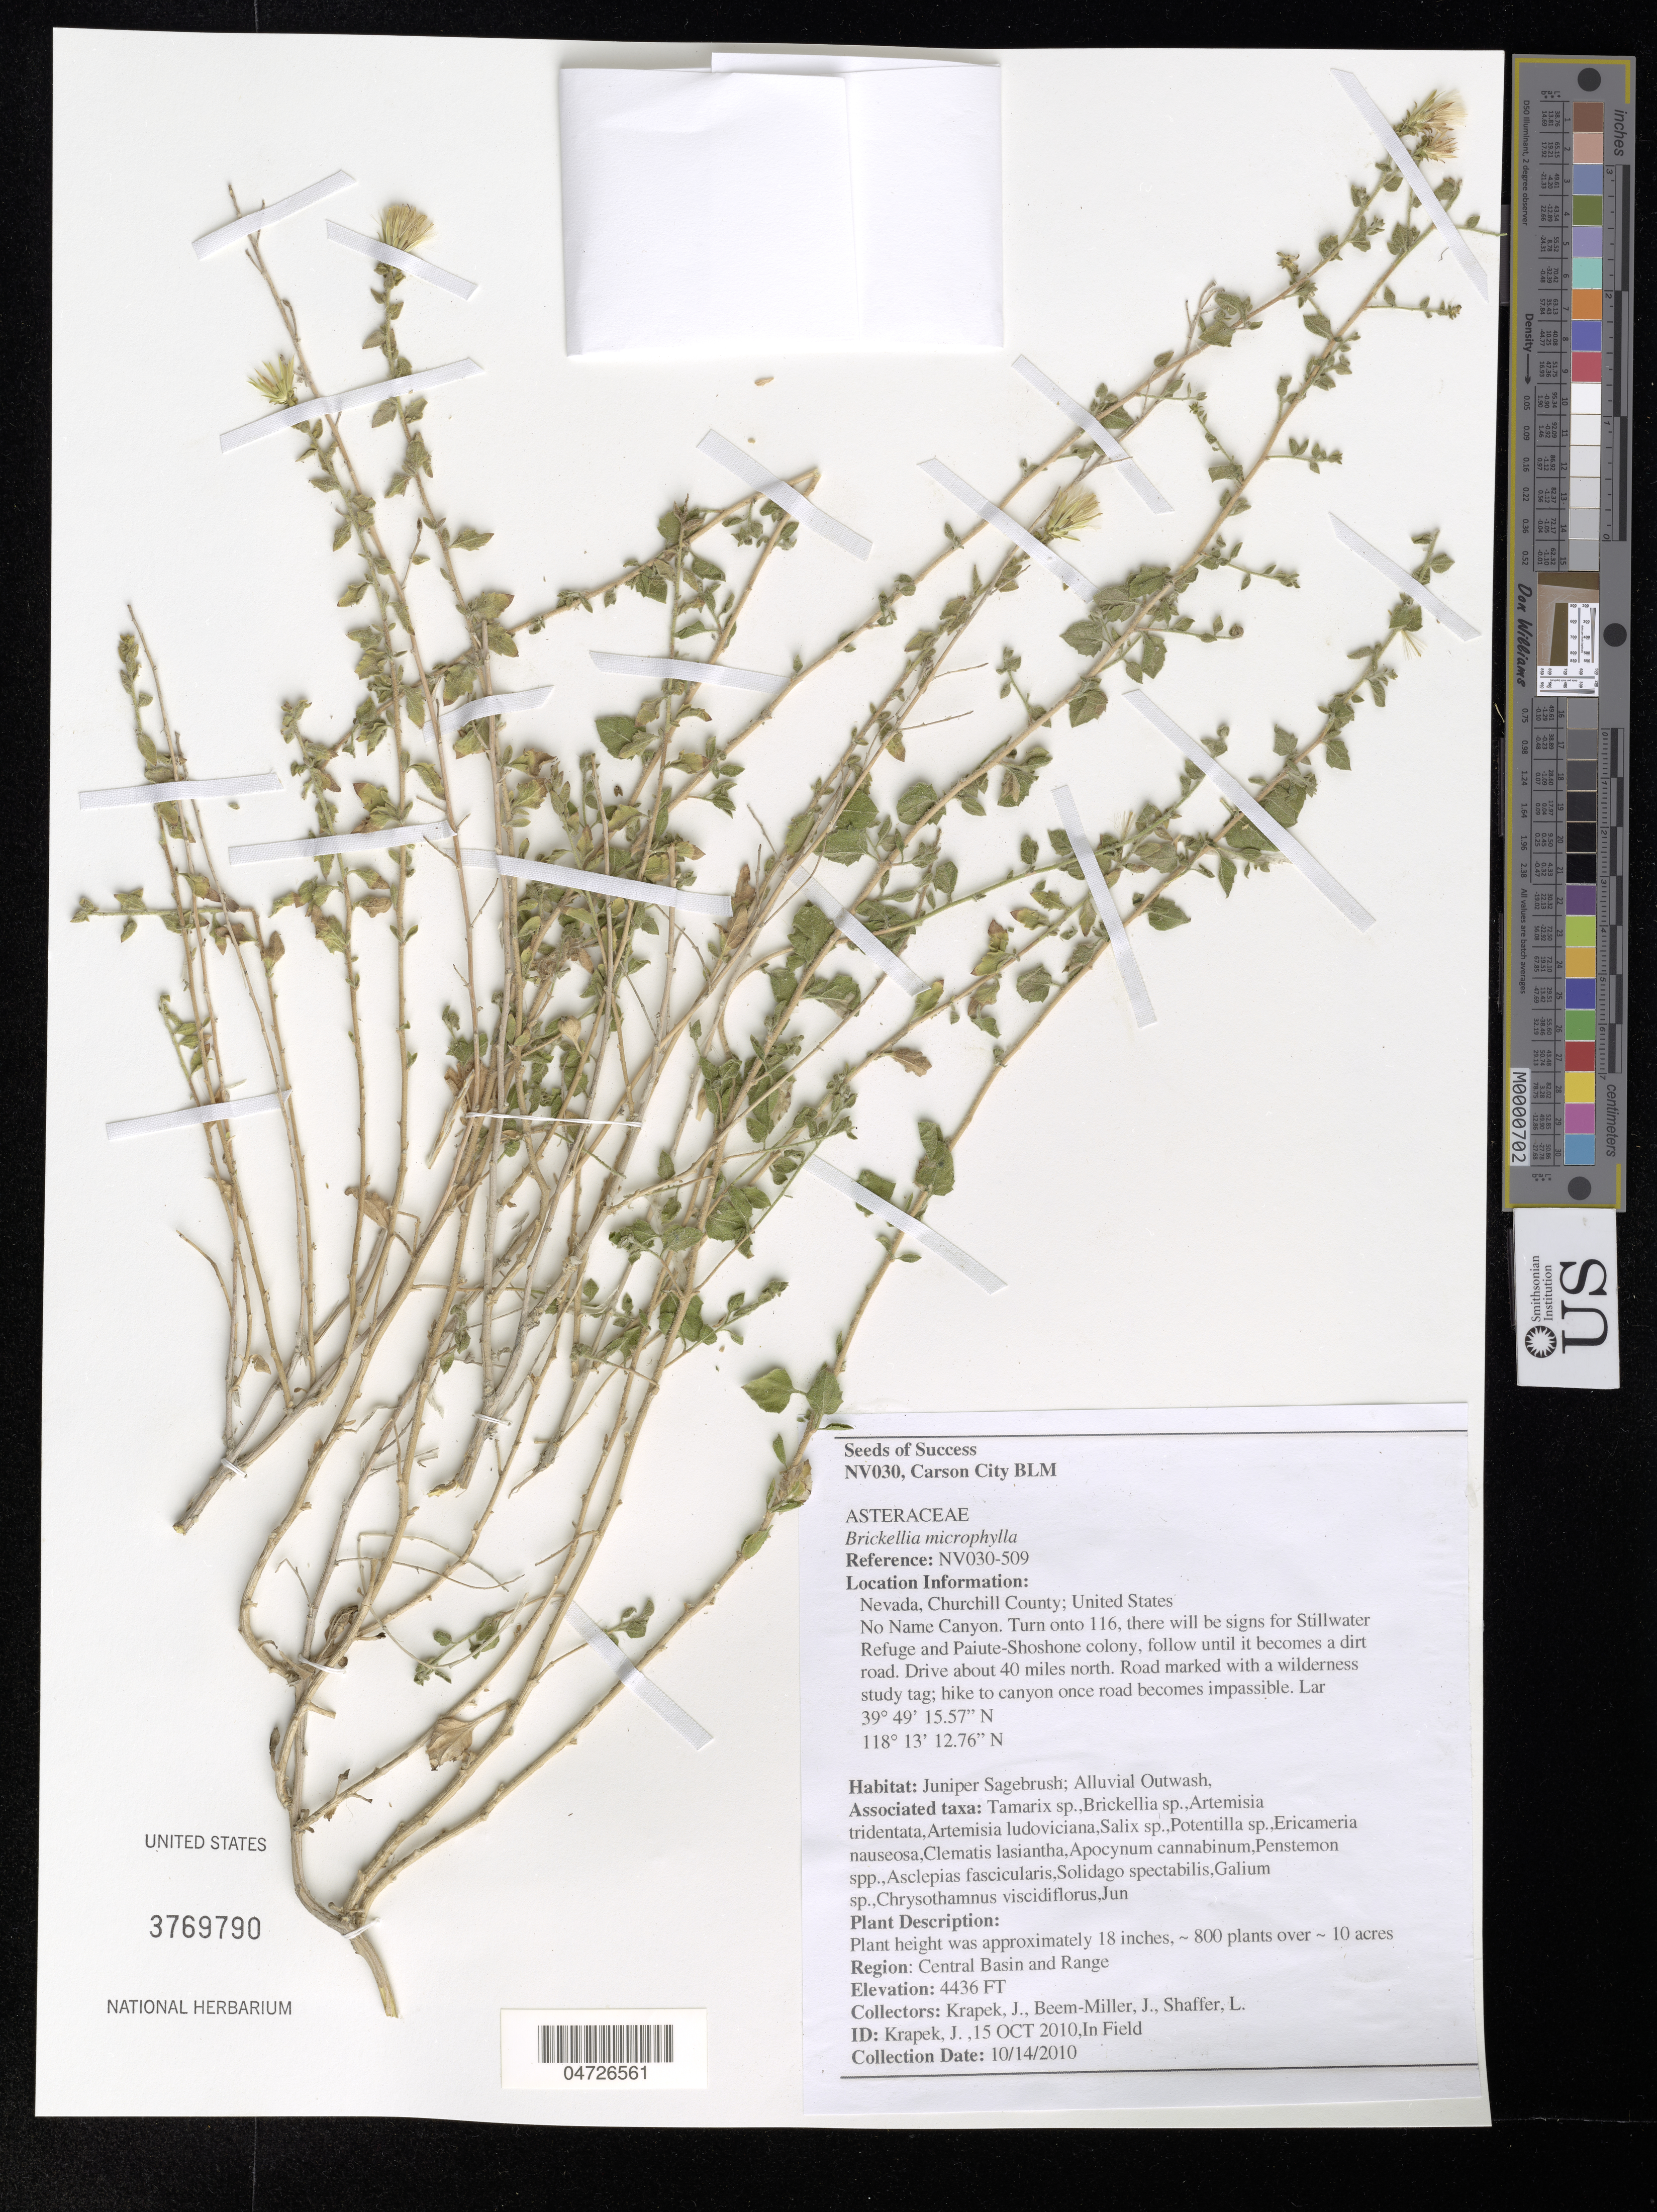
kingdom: Plantae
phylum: Tracheophyta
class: Magnoliopsida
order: Asterales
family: Asteraceae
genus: Brickellia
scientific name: Brickellia microphylla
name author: (Nutt.) A. Gray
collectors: J. Krapek, J. Beem-Miller & L. Shaffer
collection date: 2010-10-14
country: United States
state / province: Nevada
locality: Churchill County. No Name Canyon. Turn onto 116, there will be signs for Stillwater Refuge and Paiute-Shoshone colony, follow until it becomes a dirt road. Drive about 40 miles north. Central Basin and Range.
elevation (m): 1352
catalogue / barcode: US 3769790